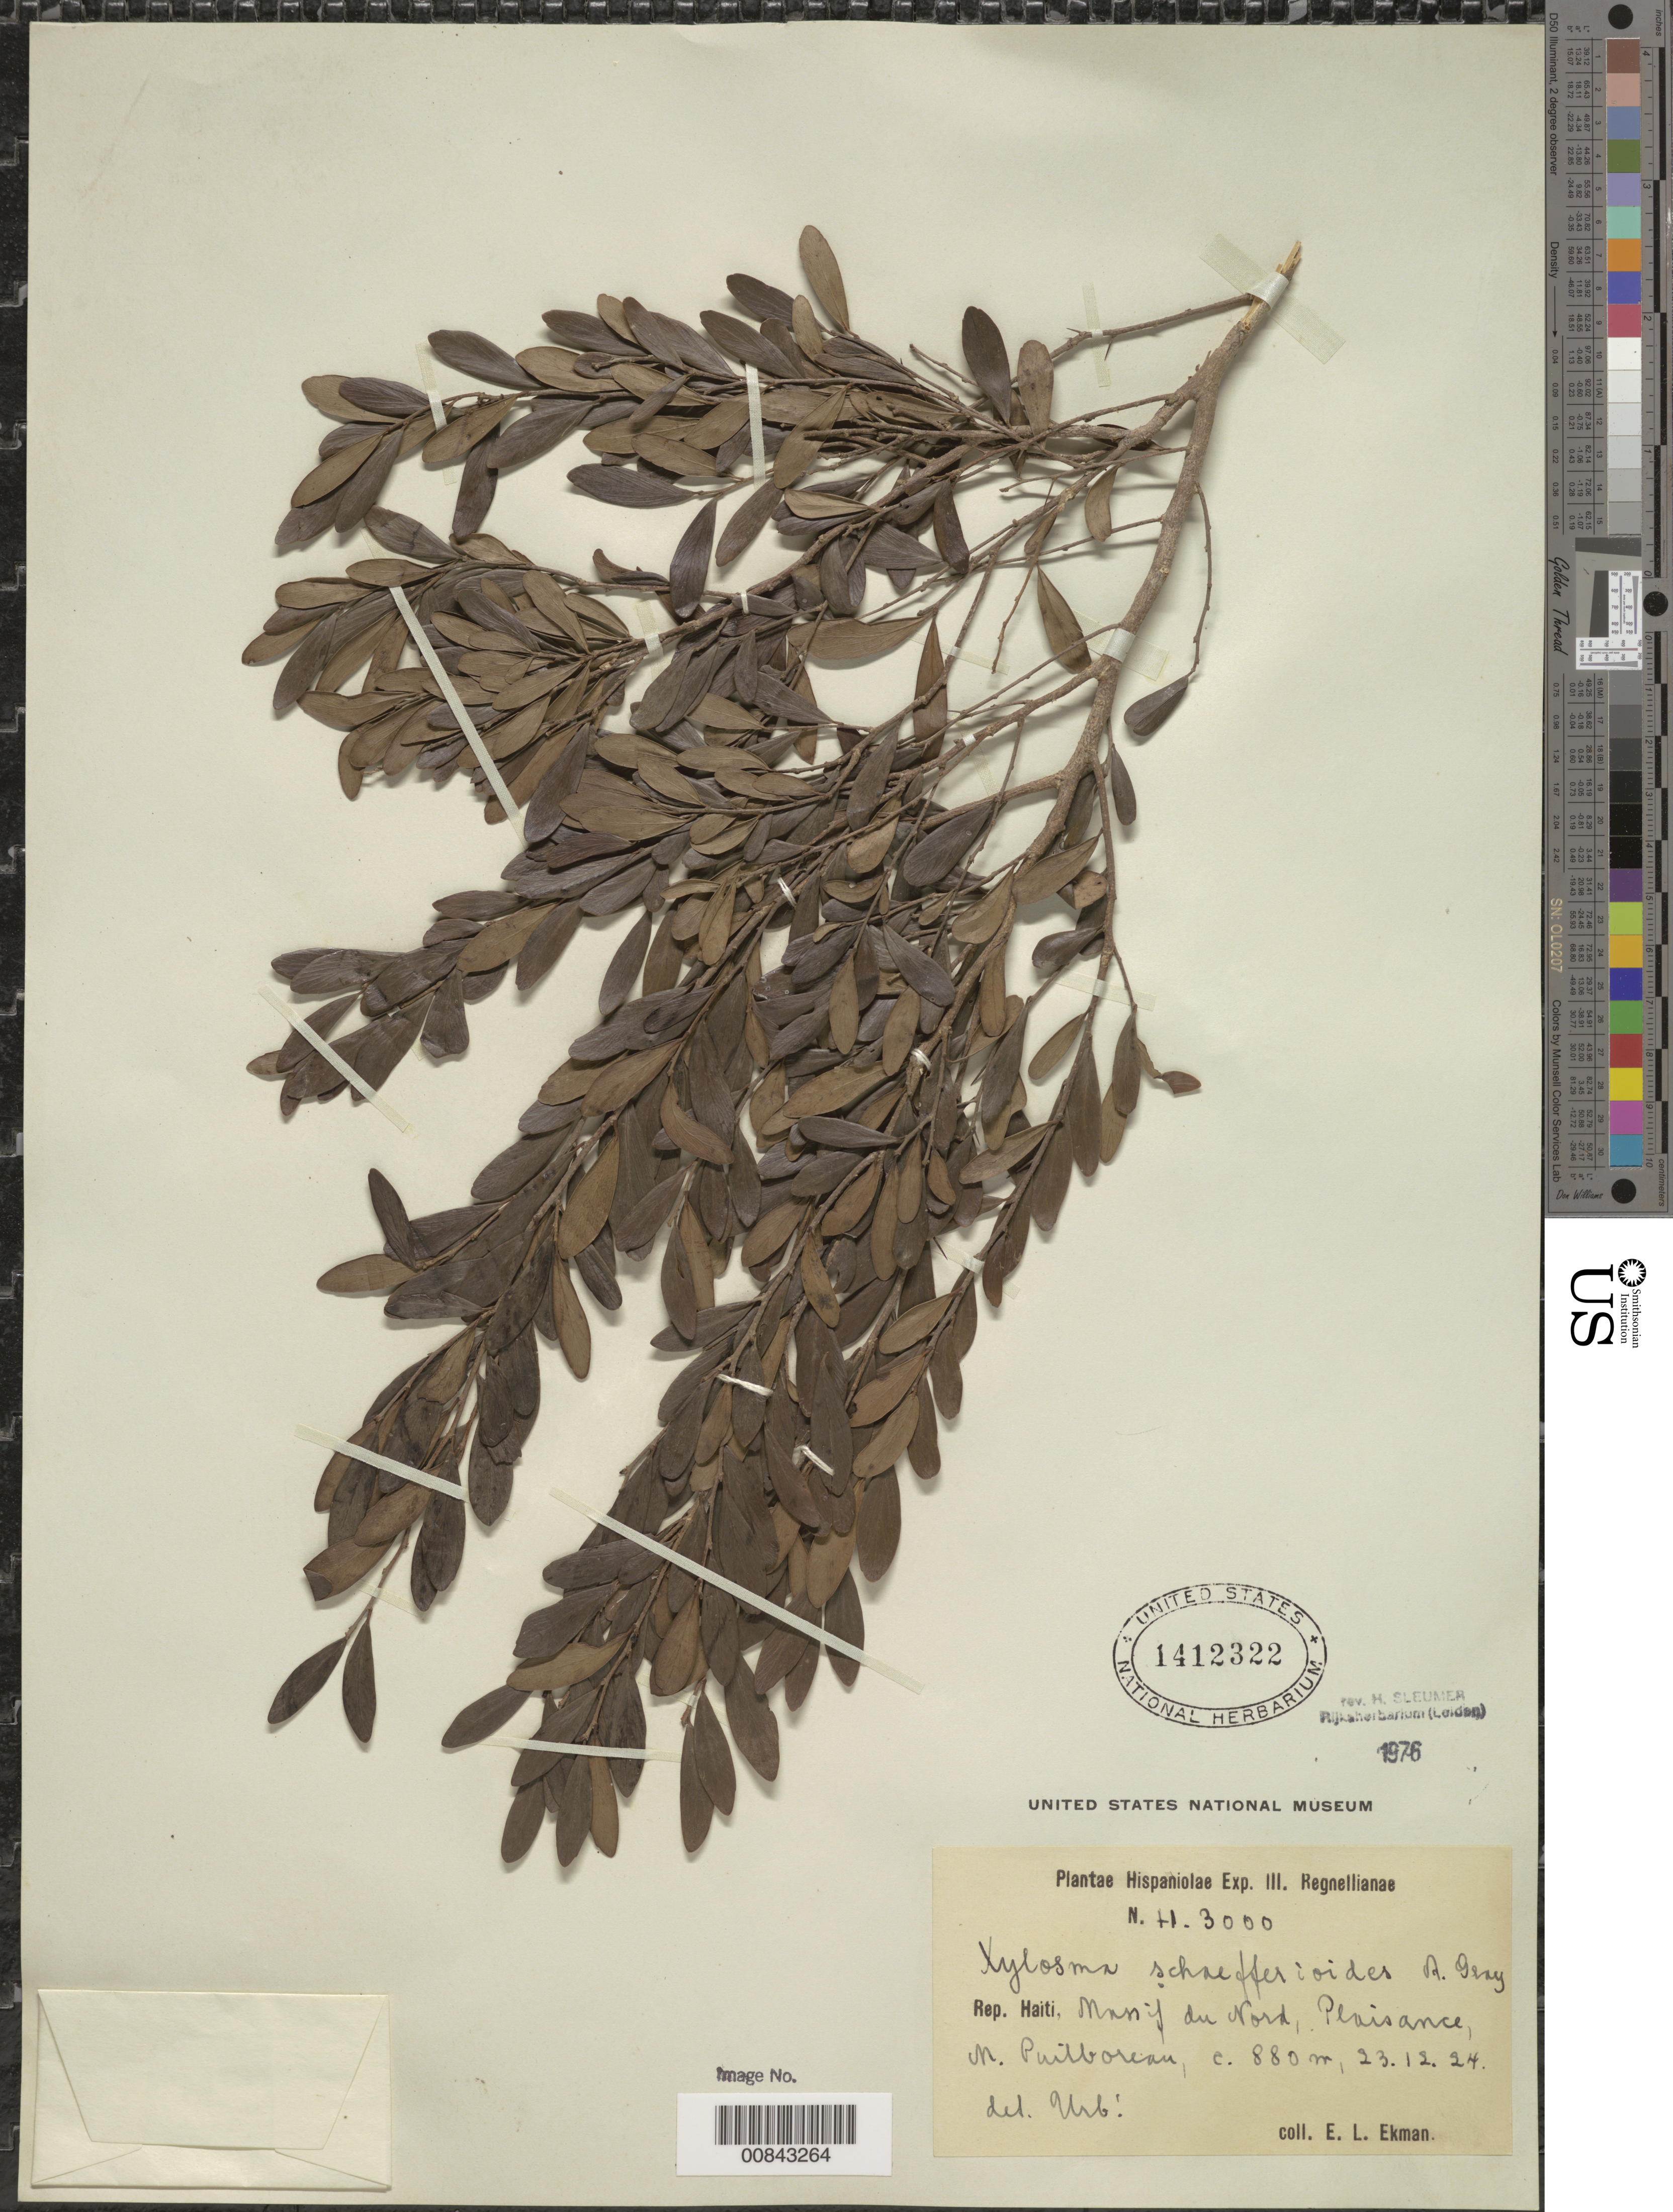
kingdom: Plantae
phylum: Tracheophyta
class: Magnoliopsida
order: Malpighiales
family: Salicaceae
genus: Xylosma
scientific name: Xylosma schaefferioides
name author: A. Gray ex Griseb.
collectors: E. L. Ekman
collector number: H 3000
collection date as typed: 23 Dec 1924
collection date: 1924-12-23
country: Haiti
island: Hispaniola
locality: Massif du Nord, Plaisance, M. Puilboreau.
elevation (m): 880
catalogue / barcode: US 1412322